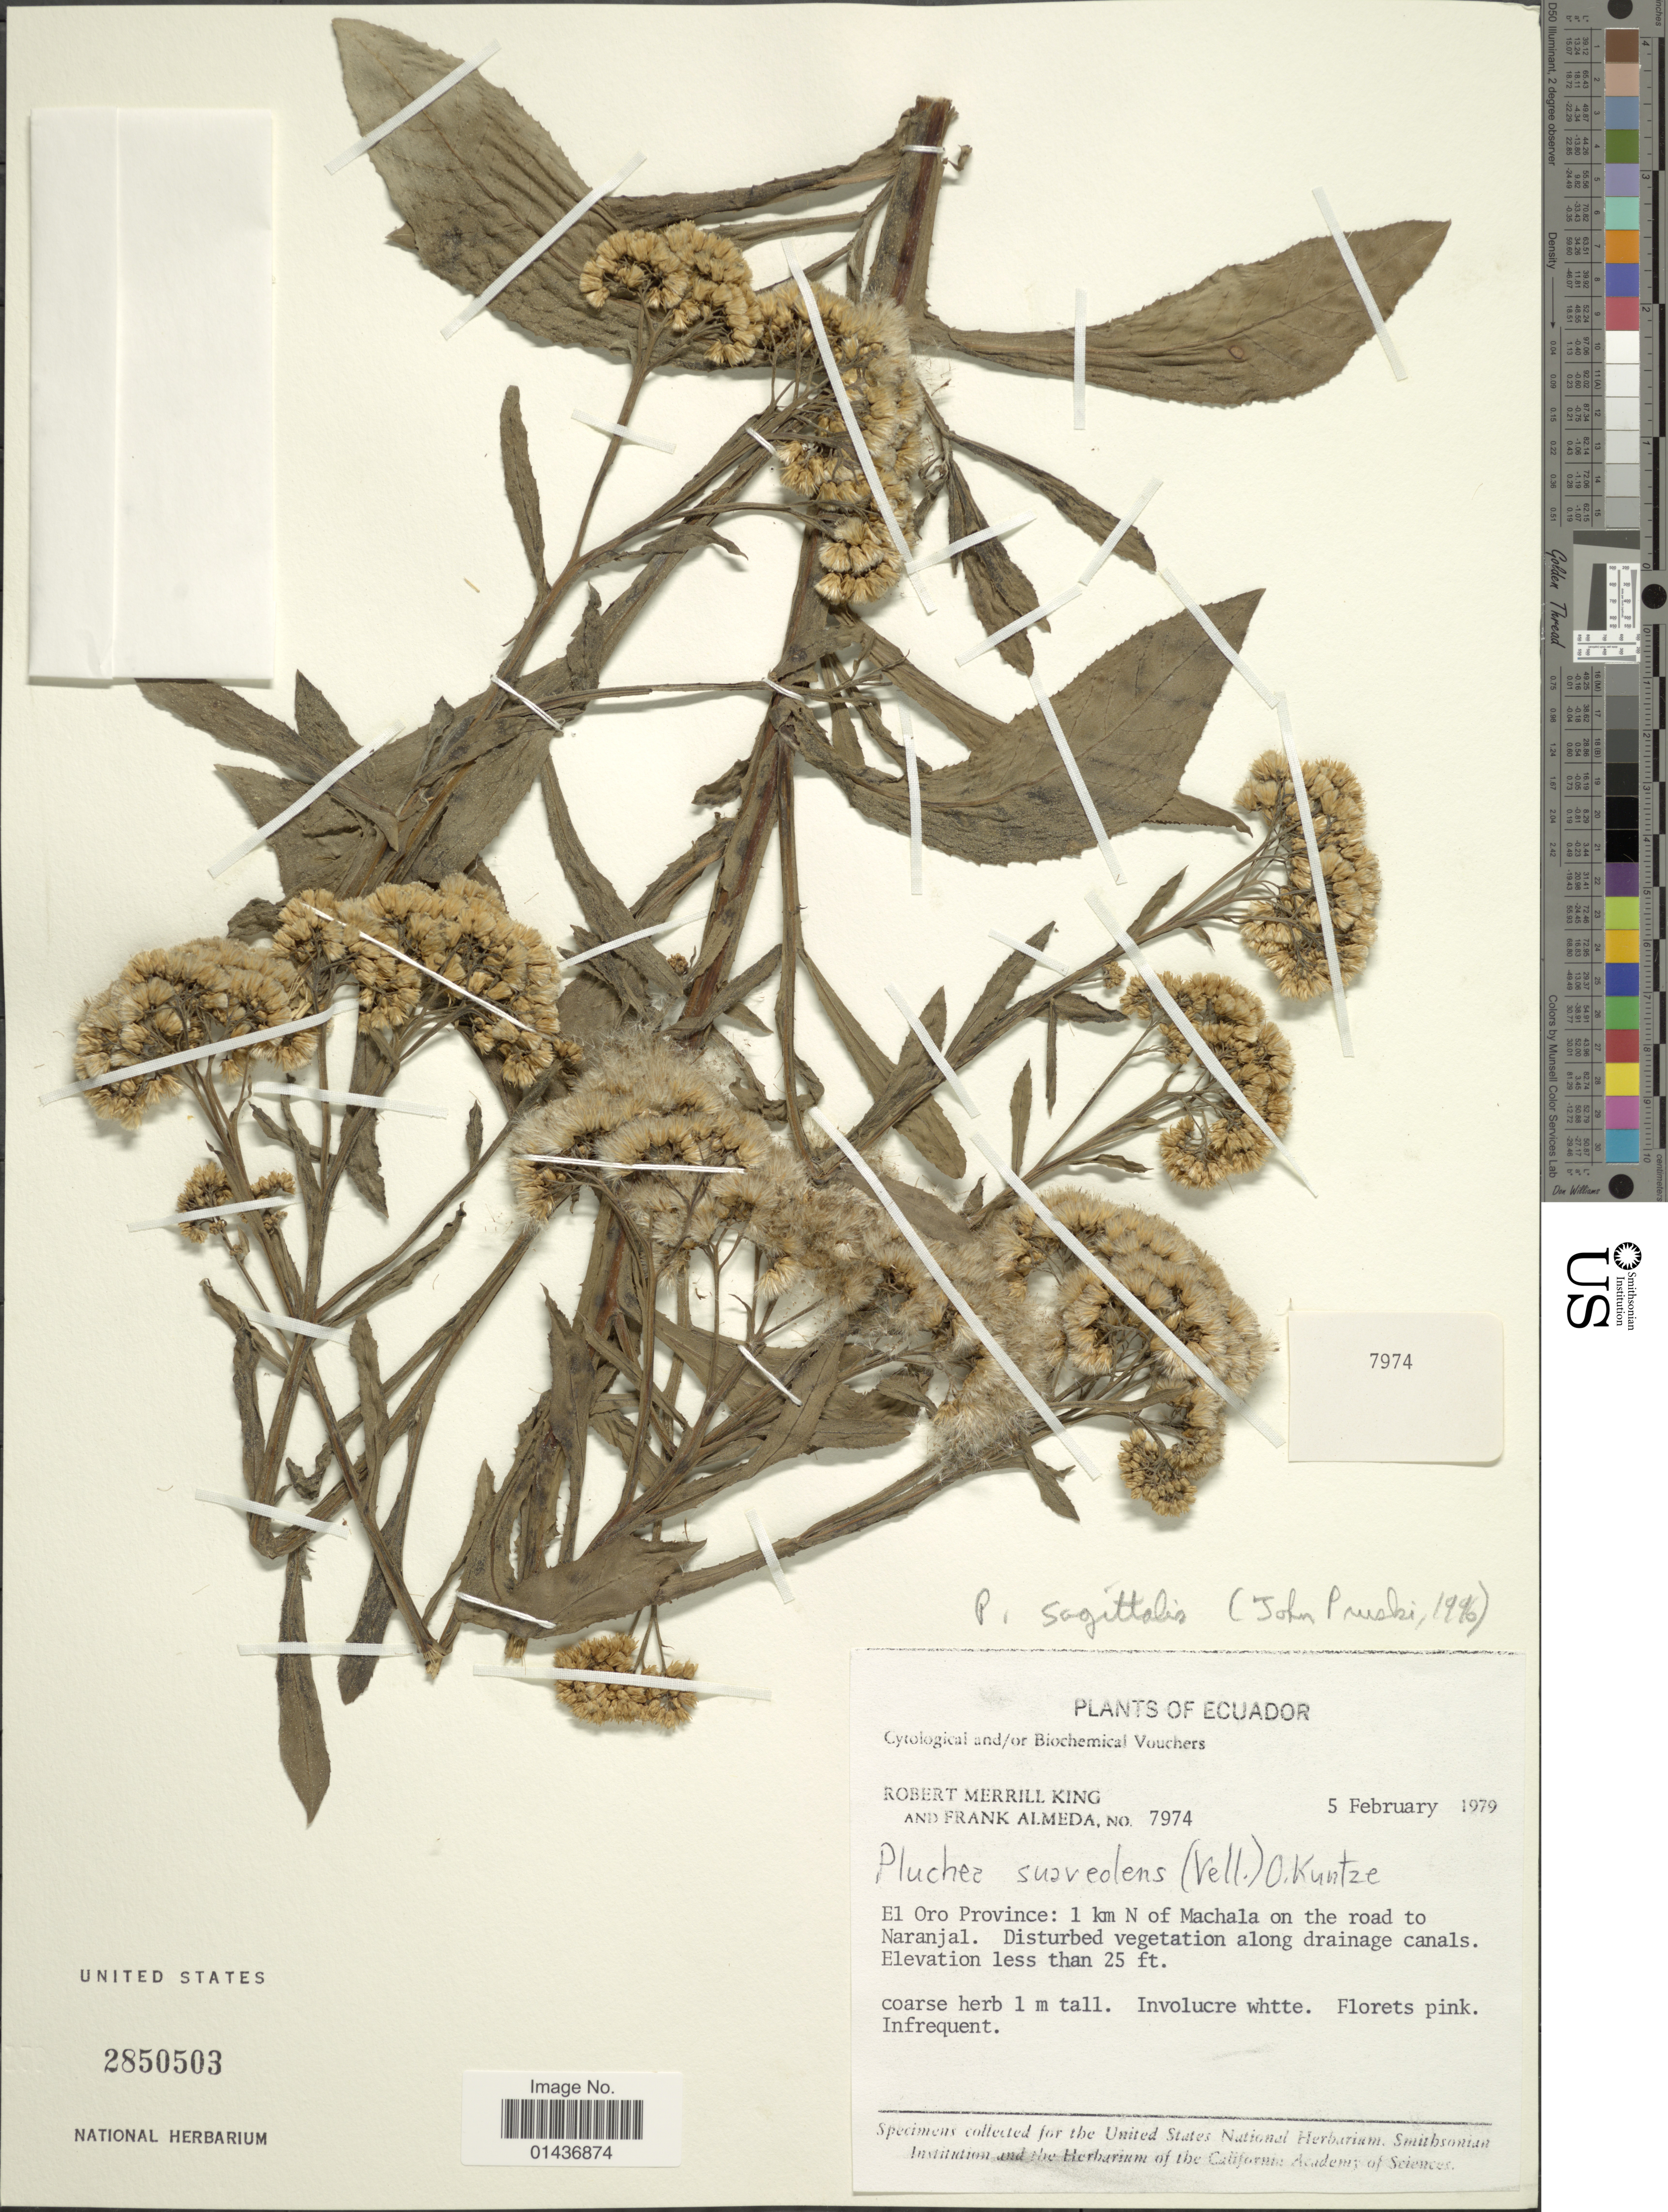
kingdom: Plantae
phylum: Tracheophyta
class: Magnoliopsida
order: Asterales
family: Asteraceae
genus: Pluchea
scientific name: Pluchea suaveolens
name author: (Vell.) Kuntze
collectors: R. M. King & F. Almeda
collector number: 7974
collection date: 1979-02-05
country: Ecuador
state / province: El Oro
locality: El Oro Province: 1 km N of Machala on the road to Naranjal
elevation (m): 8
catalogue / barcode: US 2850503